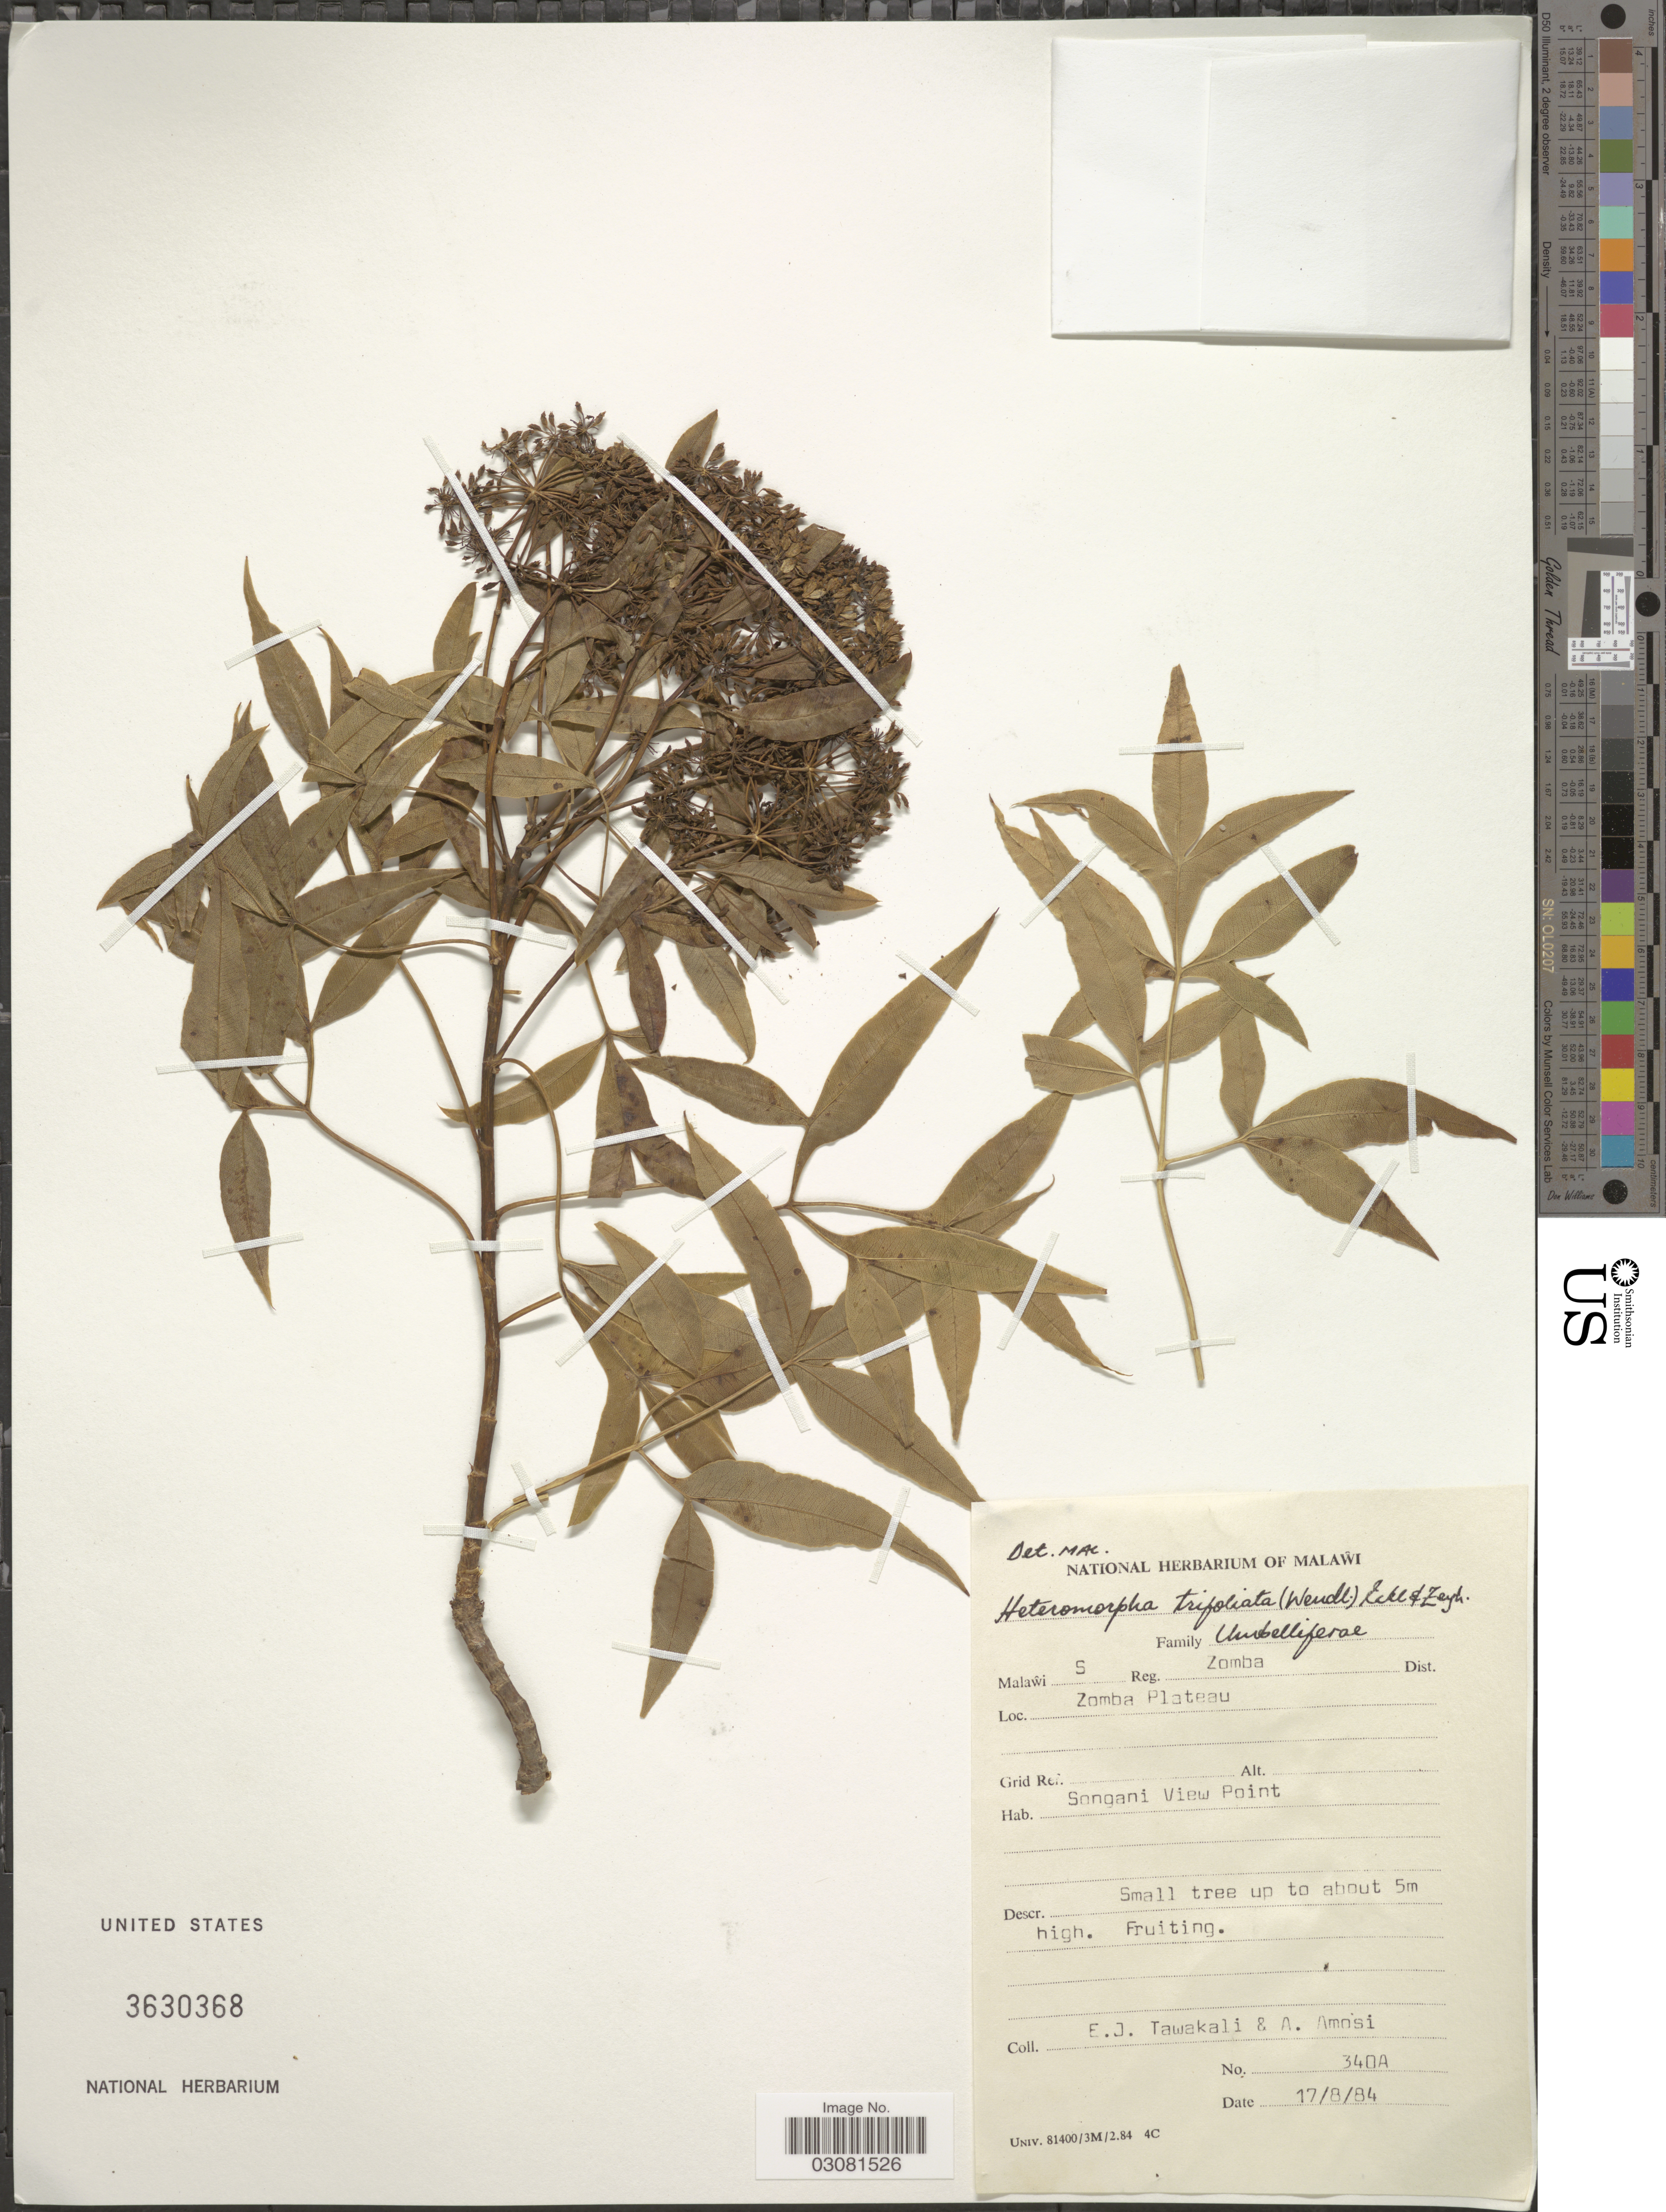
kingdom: Plantae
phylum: Tracheophyta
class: Magnoliopsida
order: Apiales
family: Apiaceae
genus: Heteromorpha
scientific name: Heteromorpha trifoliata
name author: (H.L. Wendl. & Bartl.) Eckl. & Zeyh.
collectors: E. Tawakali & A. Amosi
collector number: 340A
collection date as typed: Transcribed d/m/y: 17/8/84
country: Malawi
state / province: Southern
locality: Malawi S Reg. Zomba Dist., Zoma Plateau, Songani View Point.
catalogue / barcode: US 3630368